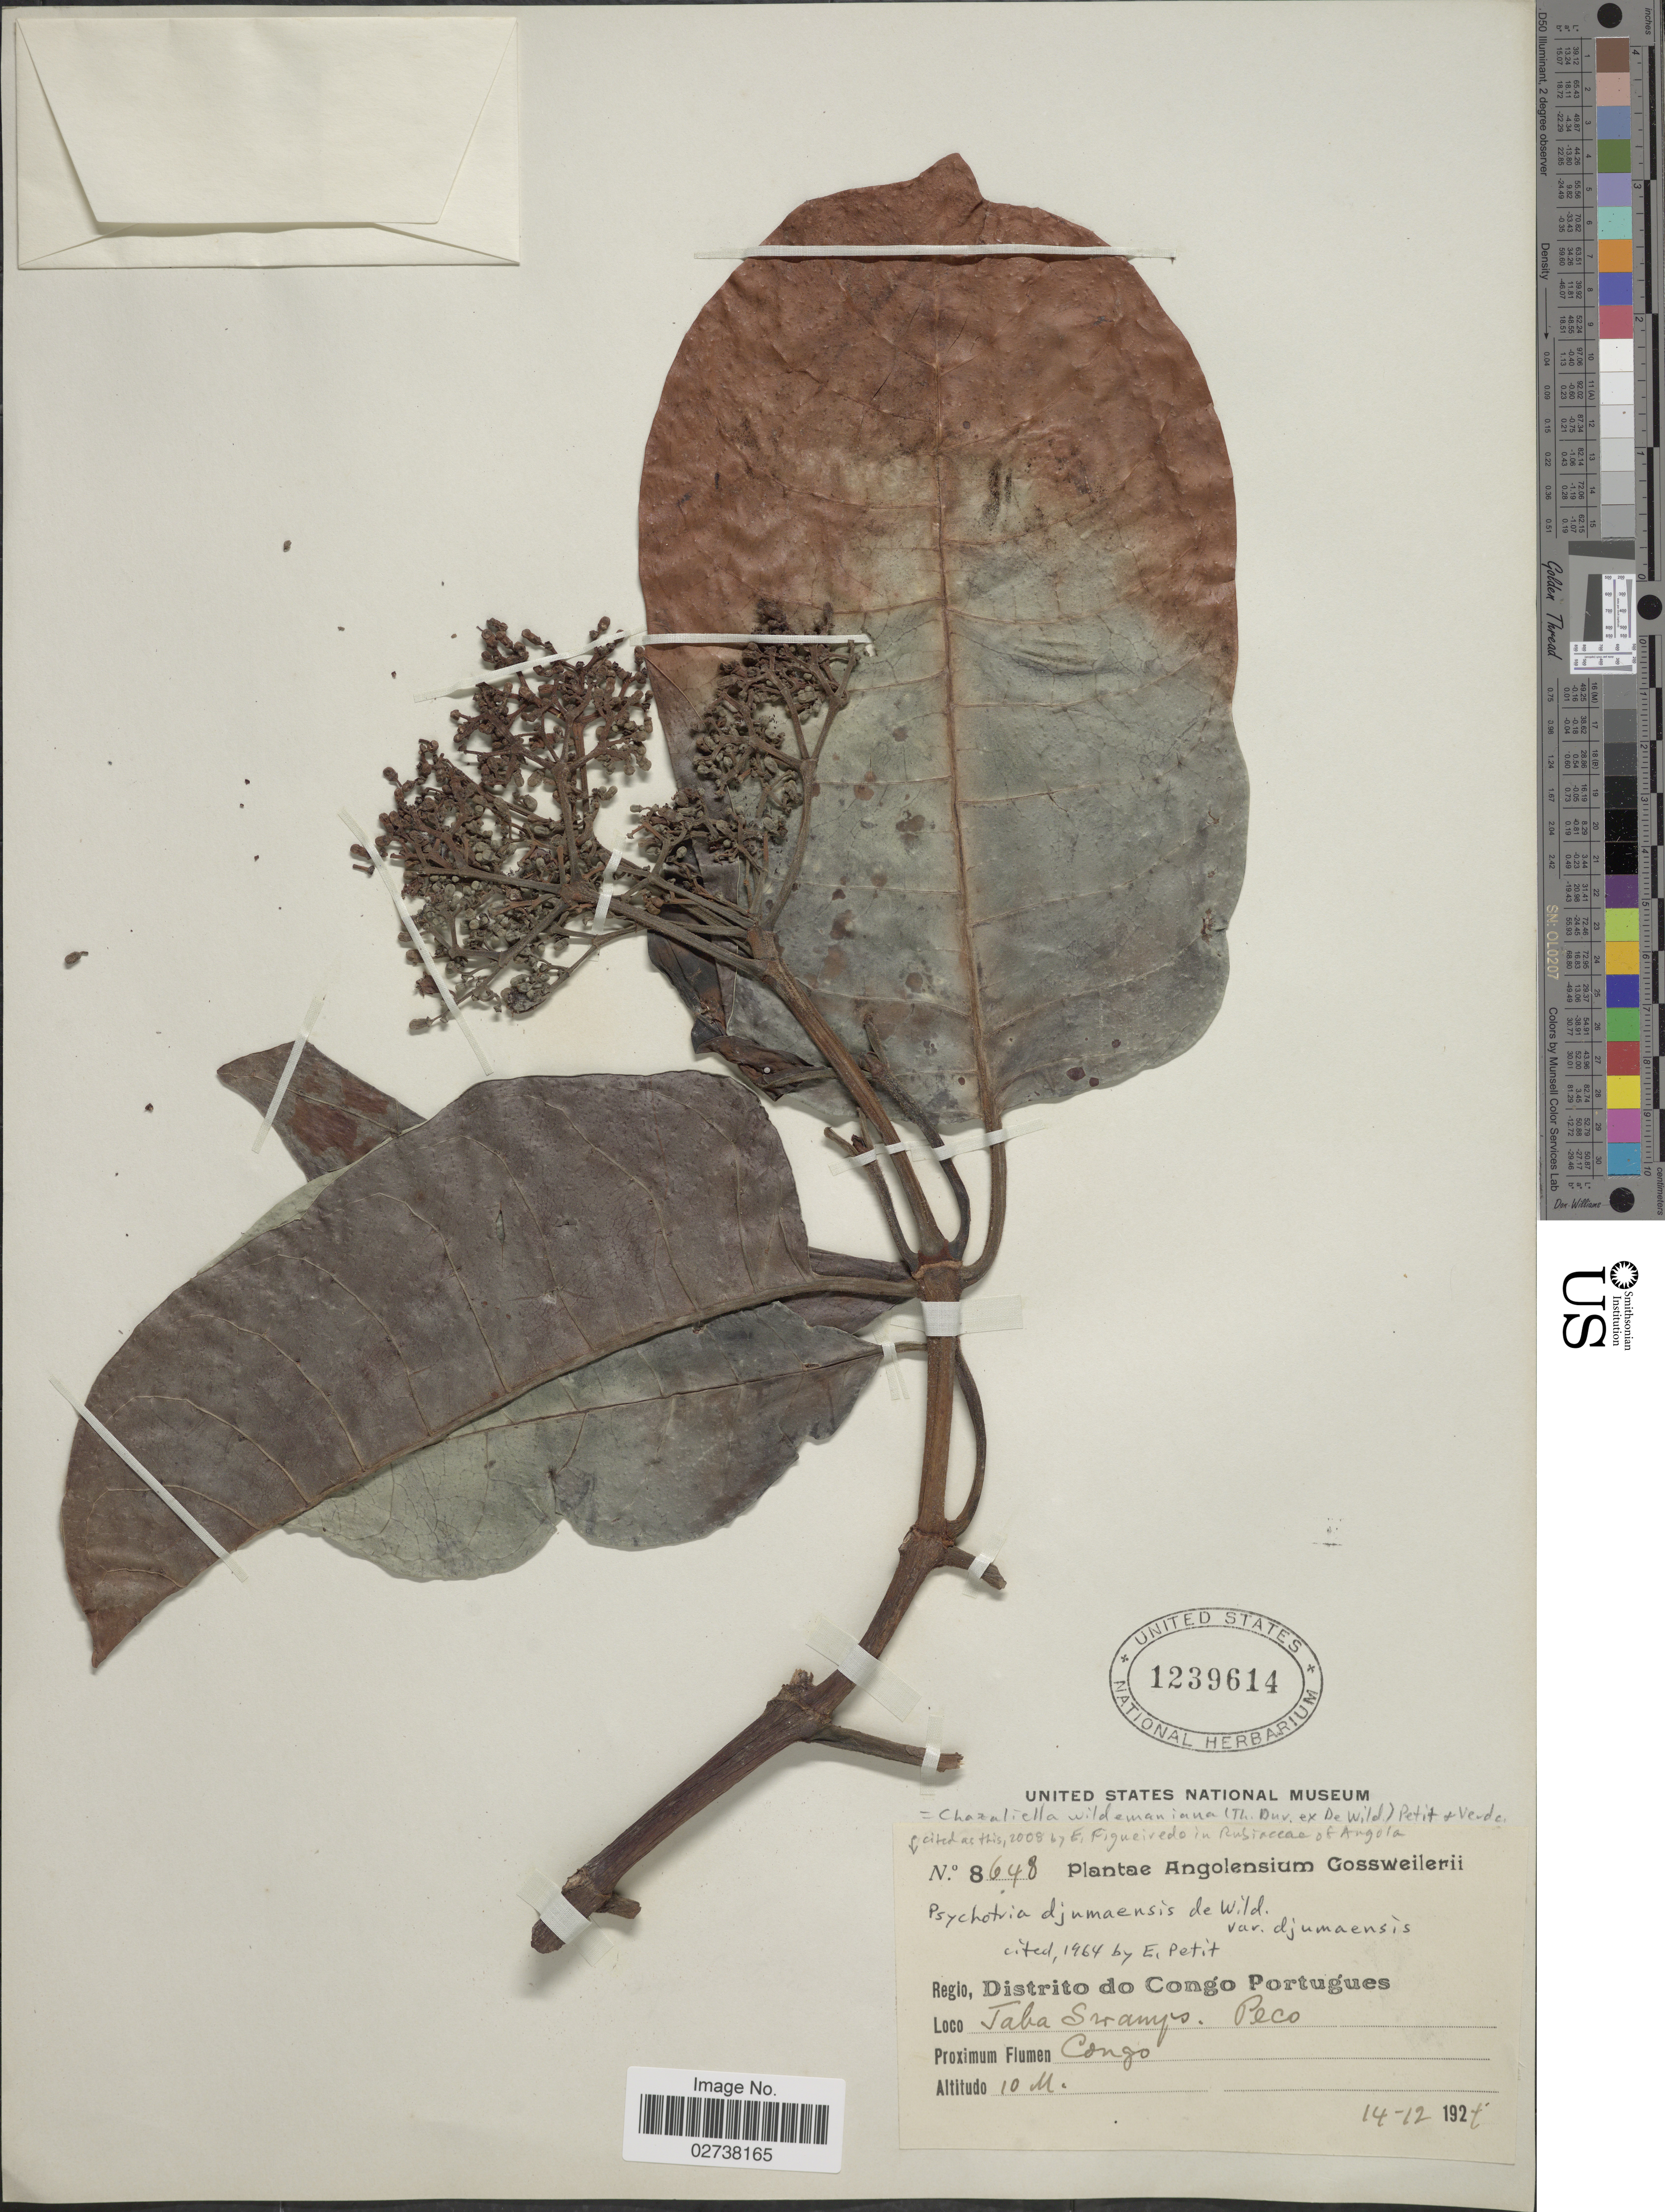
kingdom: Plantae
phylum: Tracheophyta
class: Magnoliopsida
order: Gentianales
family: Rubiaceae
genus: Chazaliella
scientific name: Chazaliella wildemaniana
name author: (Durand ex De Wild.) E.M.A. Petit & Verdc.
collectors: -. Gossweiler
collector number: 8648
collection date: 1927-12-14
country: Angola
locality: Distrito do Congo Portugues, Jaba Swamps, Peco, Proximum Flumen Congo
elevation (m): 10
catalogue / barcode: US 1239614